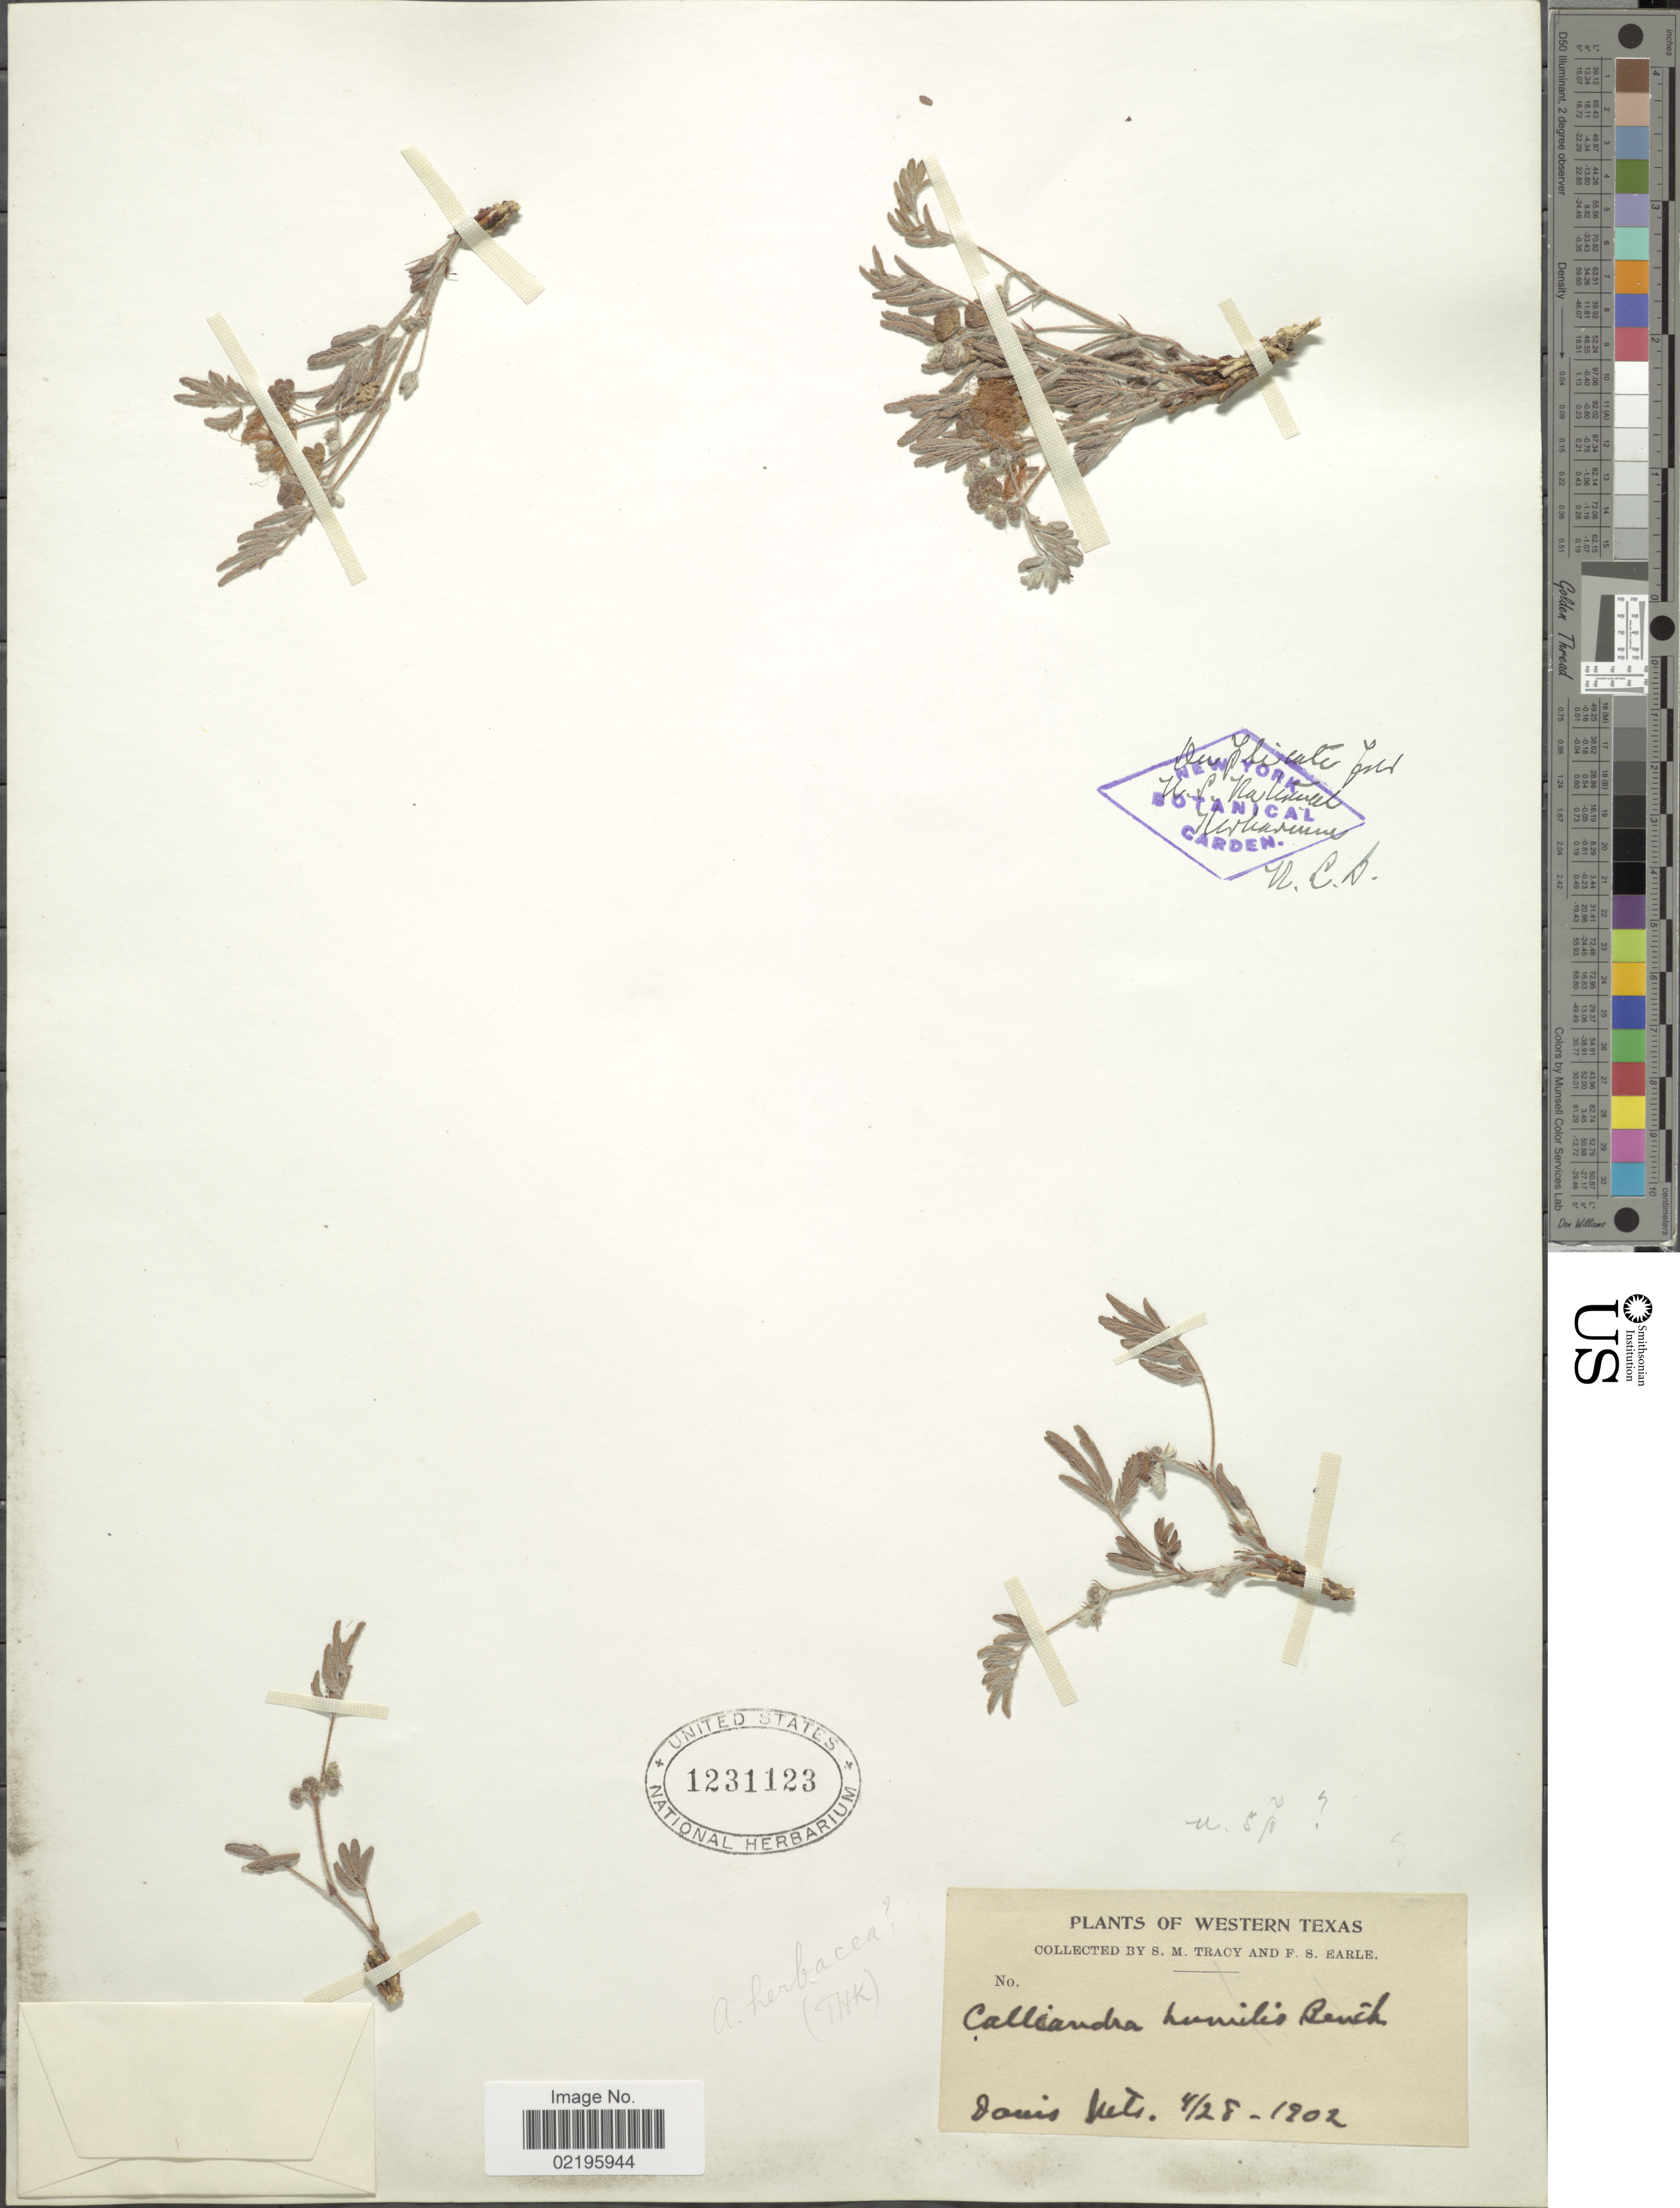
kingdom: Plantae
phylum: Tracheophyta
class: Magnoliopsida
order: Fabales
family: Fabaceae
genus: Calliandra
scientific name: Calliandra humilis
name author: Benth.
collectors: S. M. Tracy & F. S. Earle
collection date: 1902-04-28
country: United States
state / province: Texas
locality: Western Texas, Davis Mts.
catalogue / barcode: US 1231123